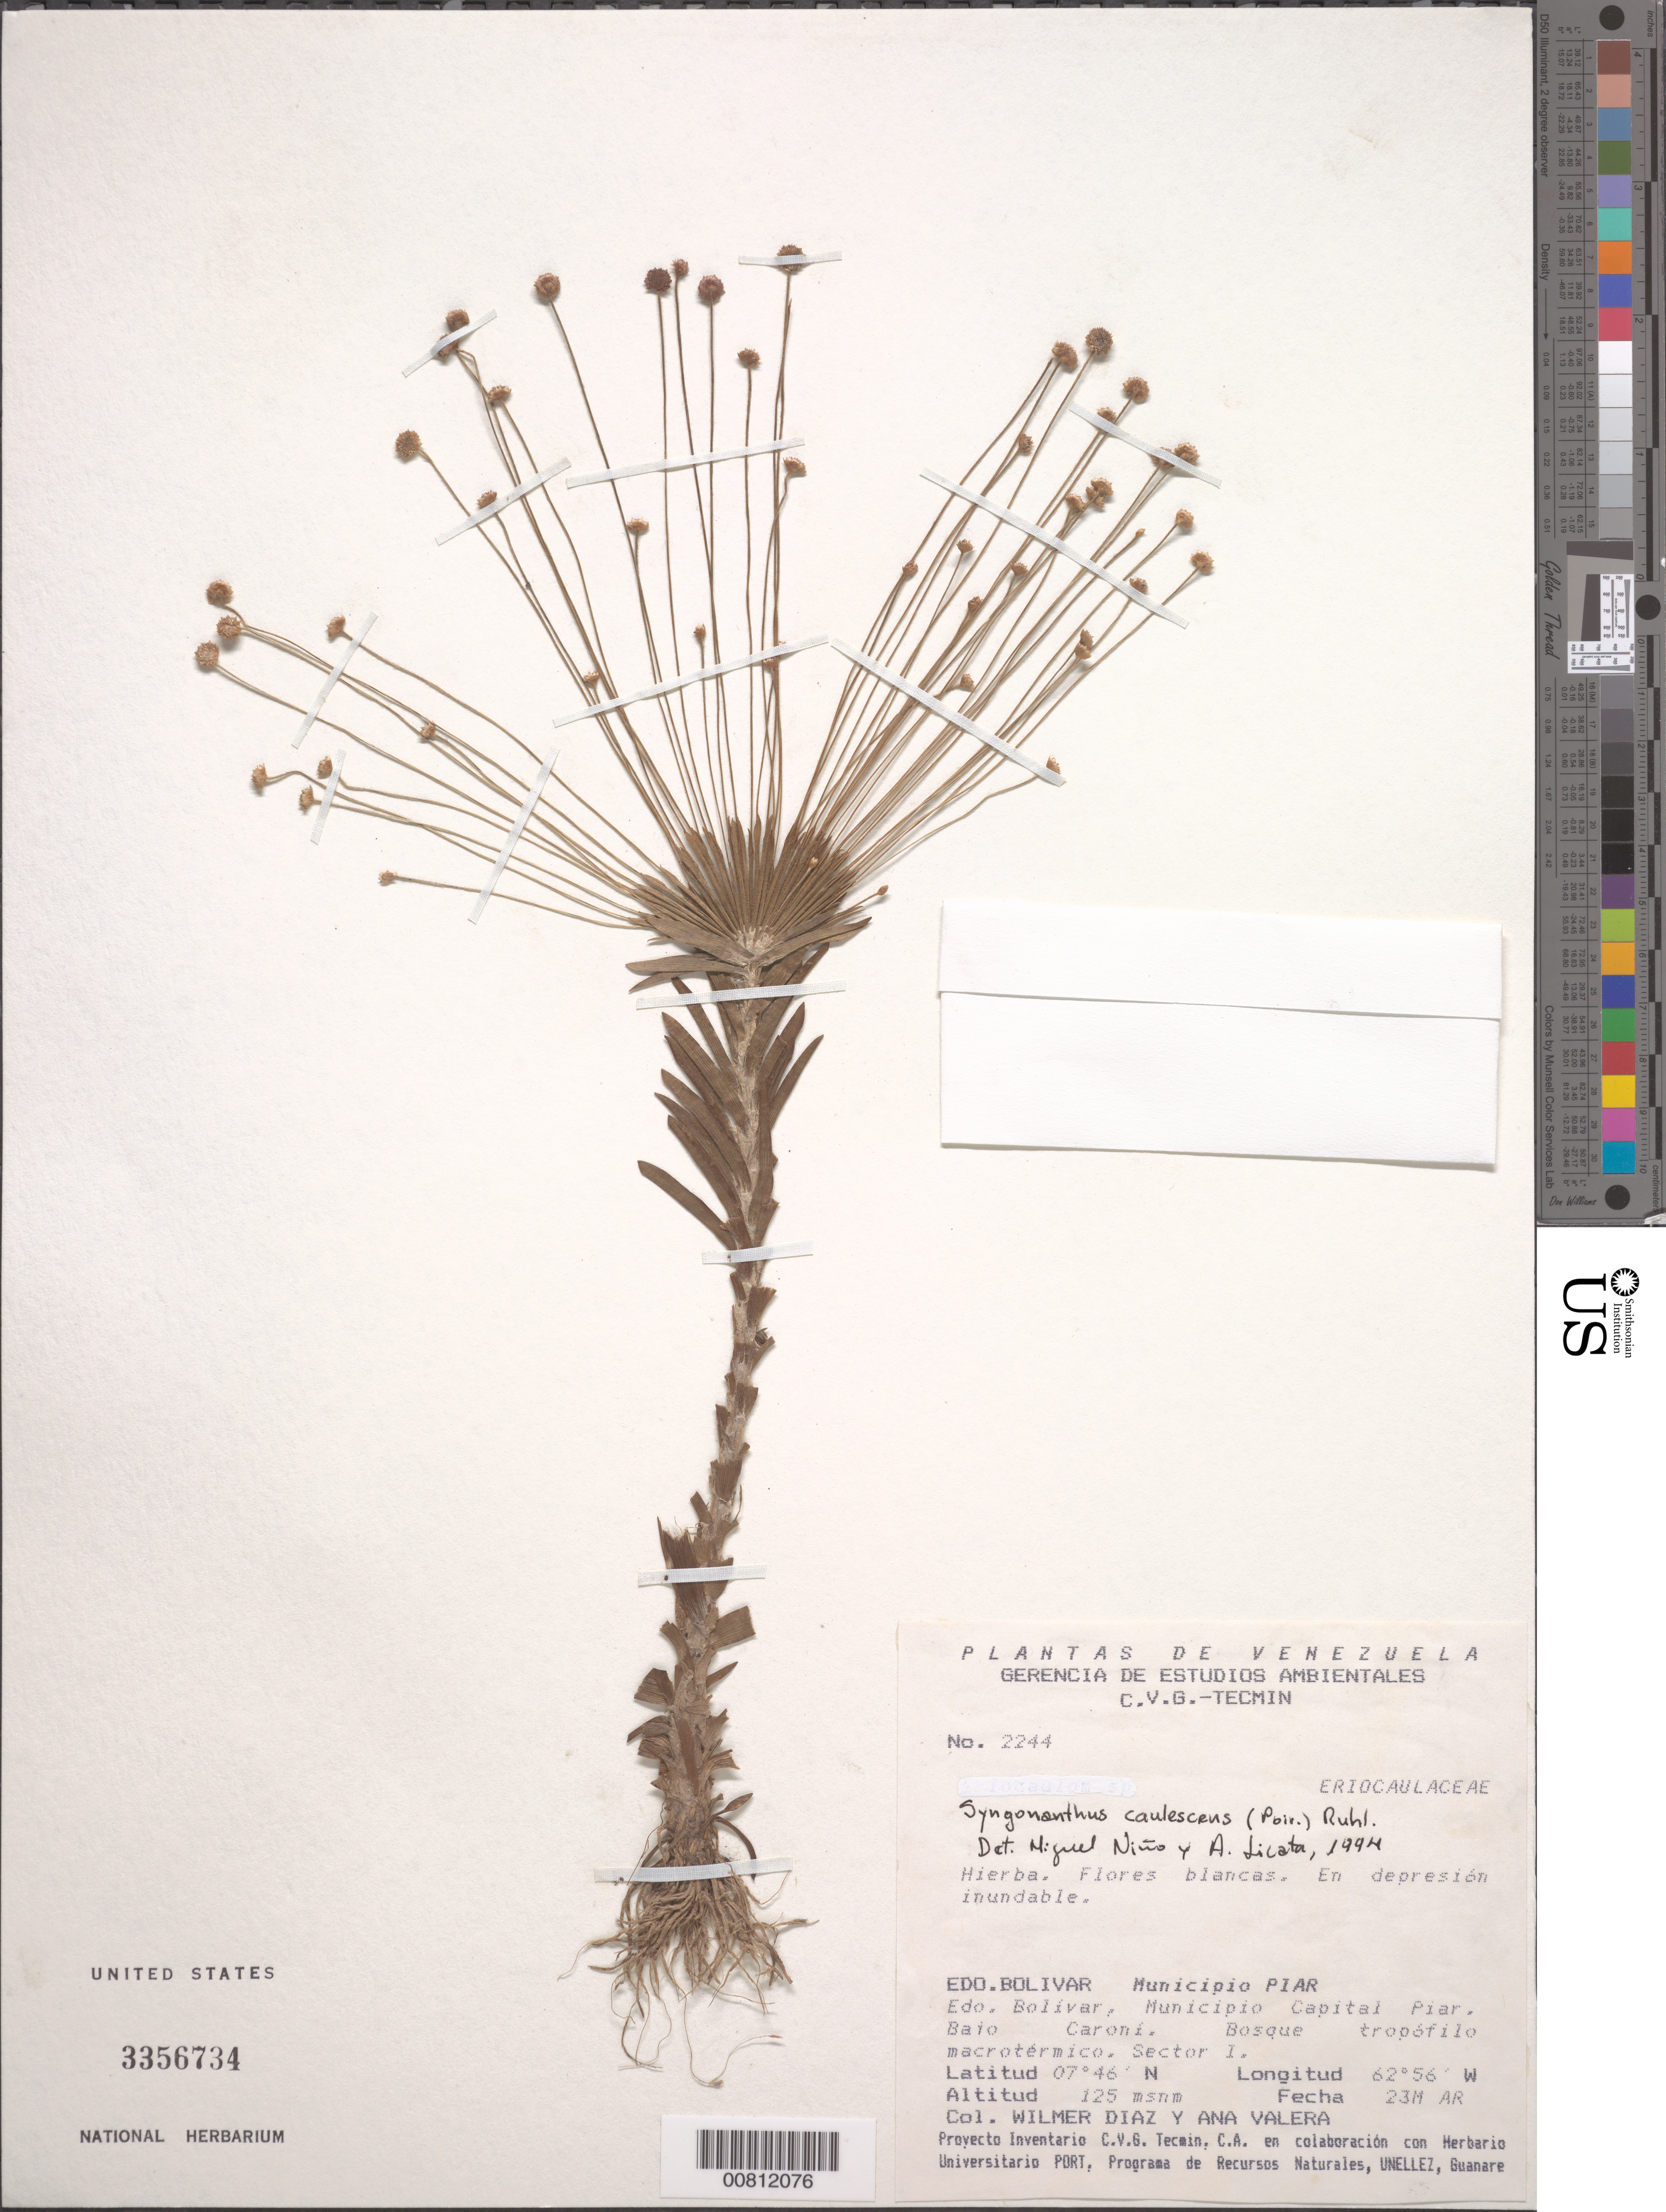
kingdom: Plantae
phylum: Tracheophyta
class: Liliopsida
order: Poales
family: Eriocaulaceae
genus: Syngonanthus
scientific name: Syngonanthus caulescens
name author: (Poir.) Ruhland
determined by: Licata, A.; Niño, S. M.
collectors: W. Díaz P. & A. Valera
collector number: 2244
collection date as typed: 23-Mar-94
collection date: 1994-03-23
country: Venezuela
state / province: Bolívar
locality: Mun. Piar, Mun. Capital Piar, Bajo Caroní, Sector I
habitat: Depresión inundable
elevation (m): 125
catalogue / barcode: US 3356734